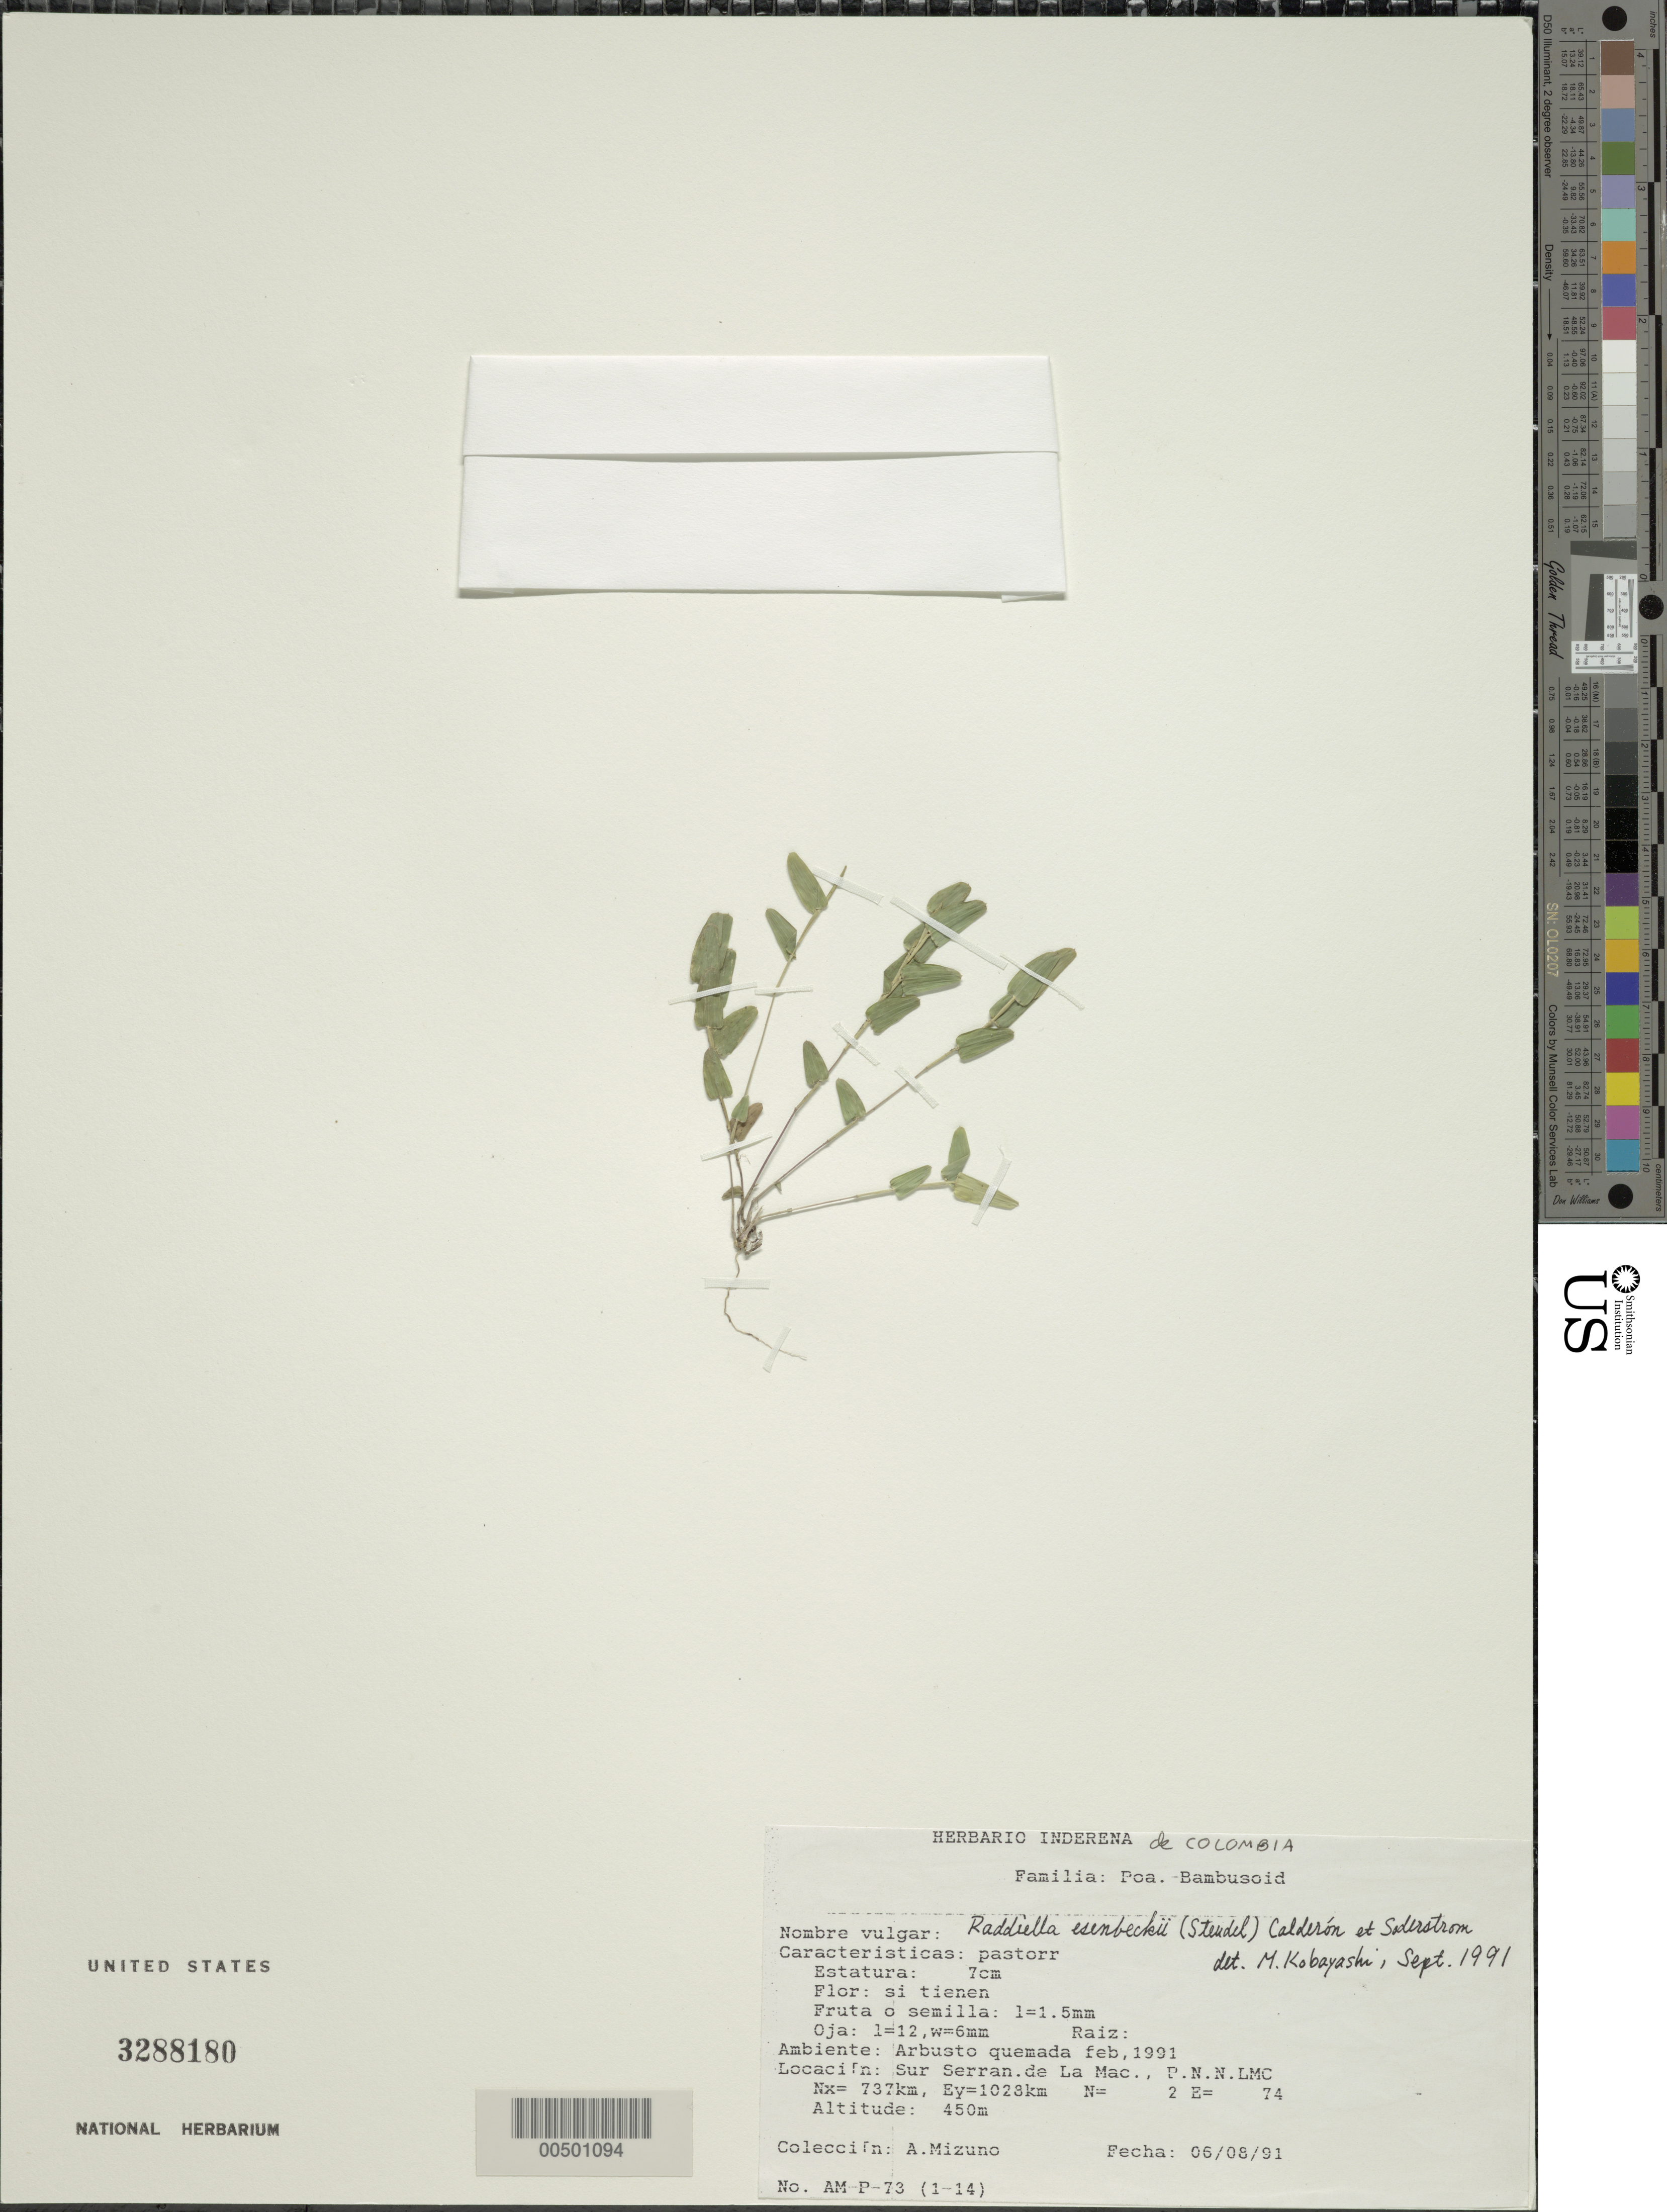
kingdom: Plantae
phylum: Tracheophyta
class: Liliopsida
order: Poales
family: Poaceae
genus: Raddiella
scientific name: Raddiella esenbeckii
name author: (Steud.) C. E. Calderón & Soderstr.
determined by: Kobayashi, M.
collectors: A. Mizuno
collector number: Am-p-73 (1-14)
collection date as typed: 06 Aug 1991 or 08 Jun 1991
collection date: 1991-06-08 or 1991-08-06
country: Colombia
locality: Sur Serran.de la Mac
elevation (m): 450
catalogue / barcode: US 3288180